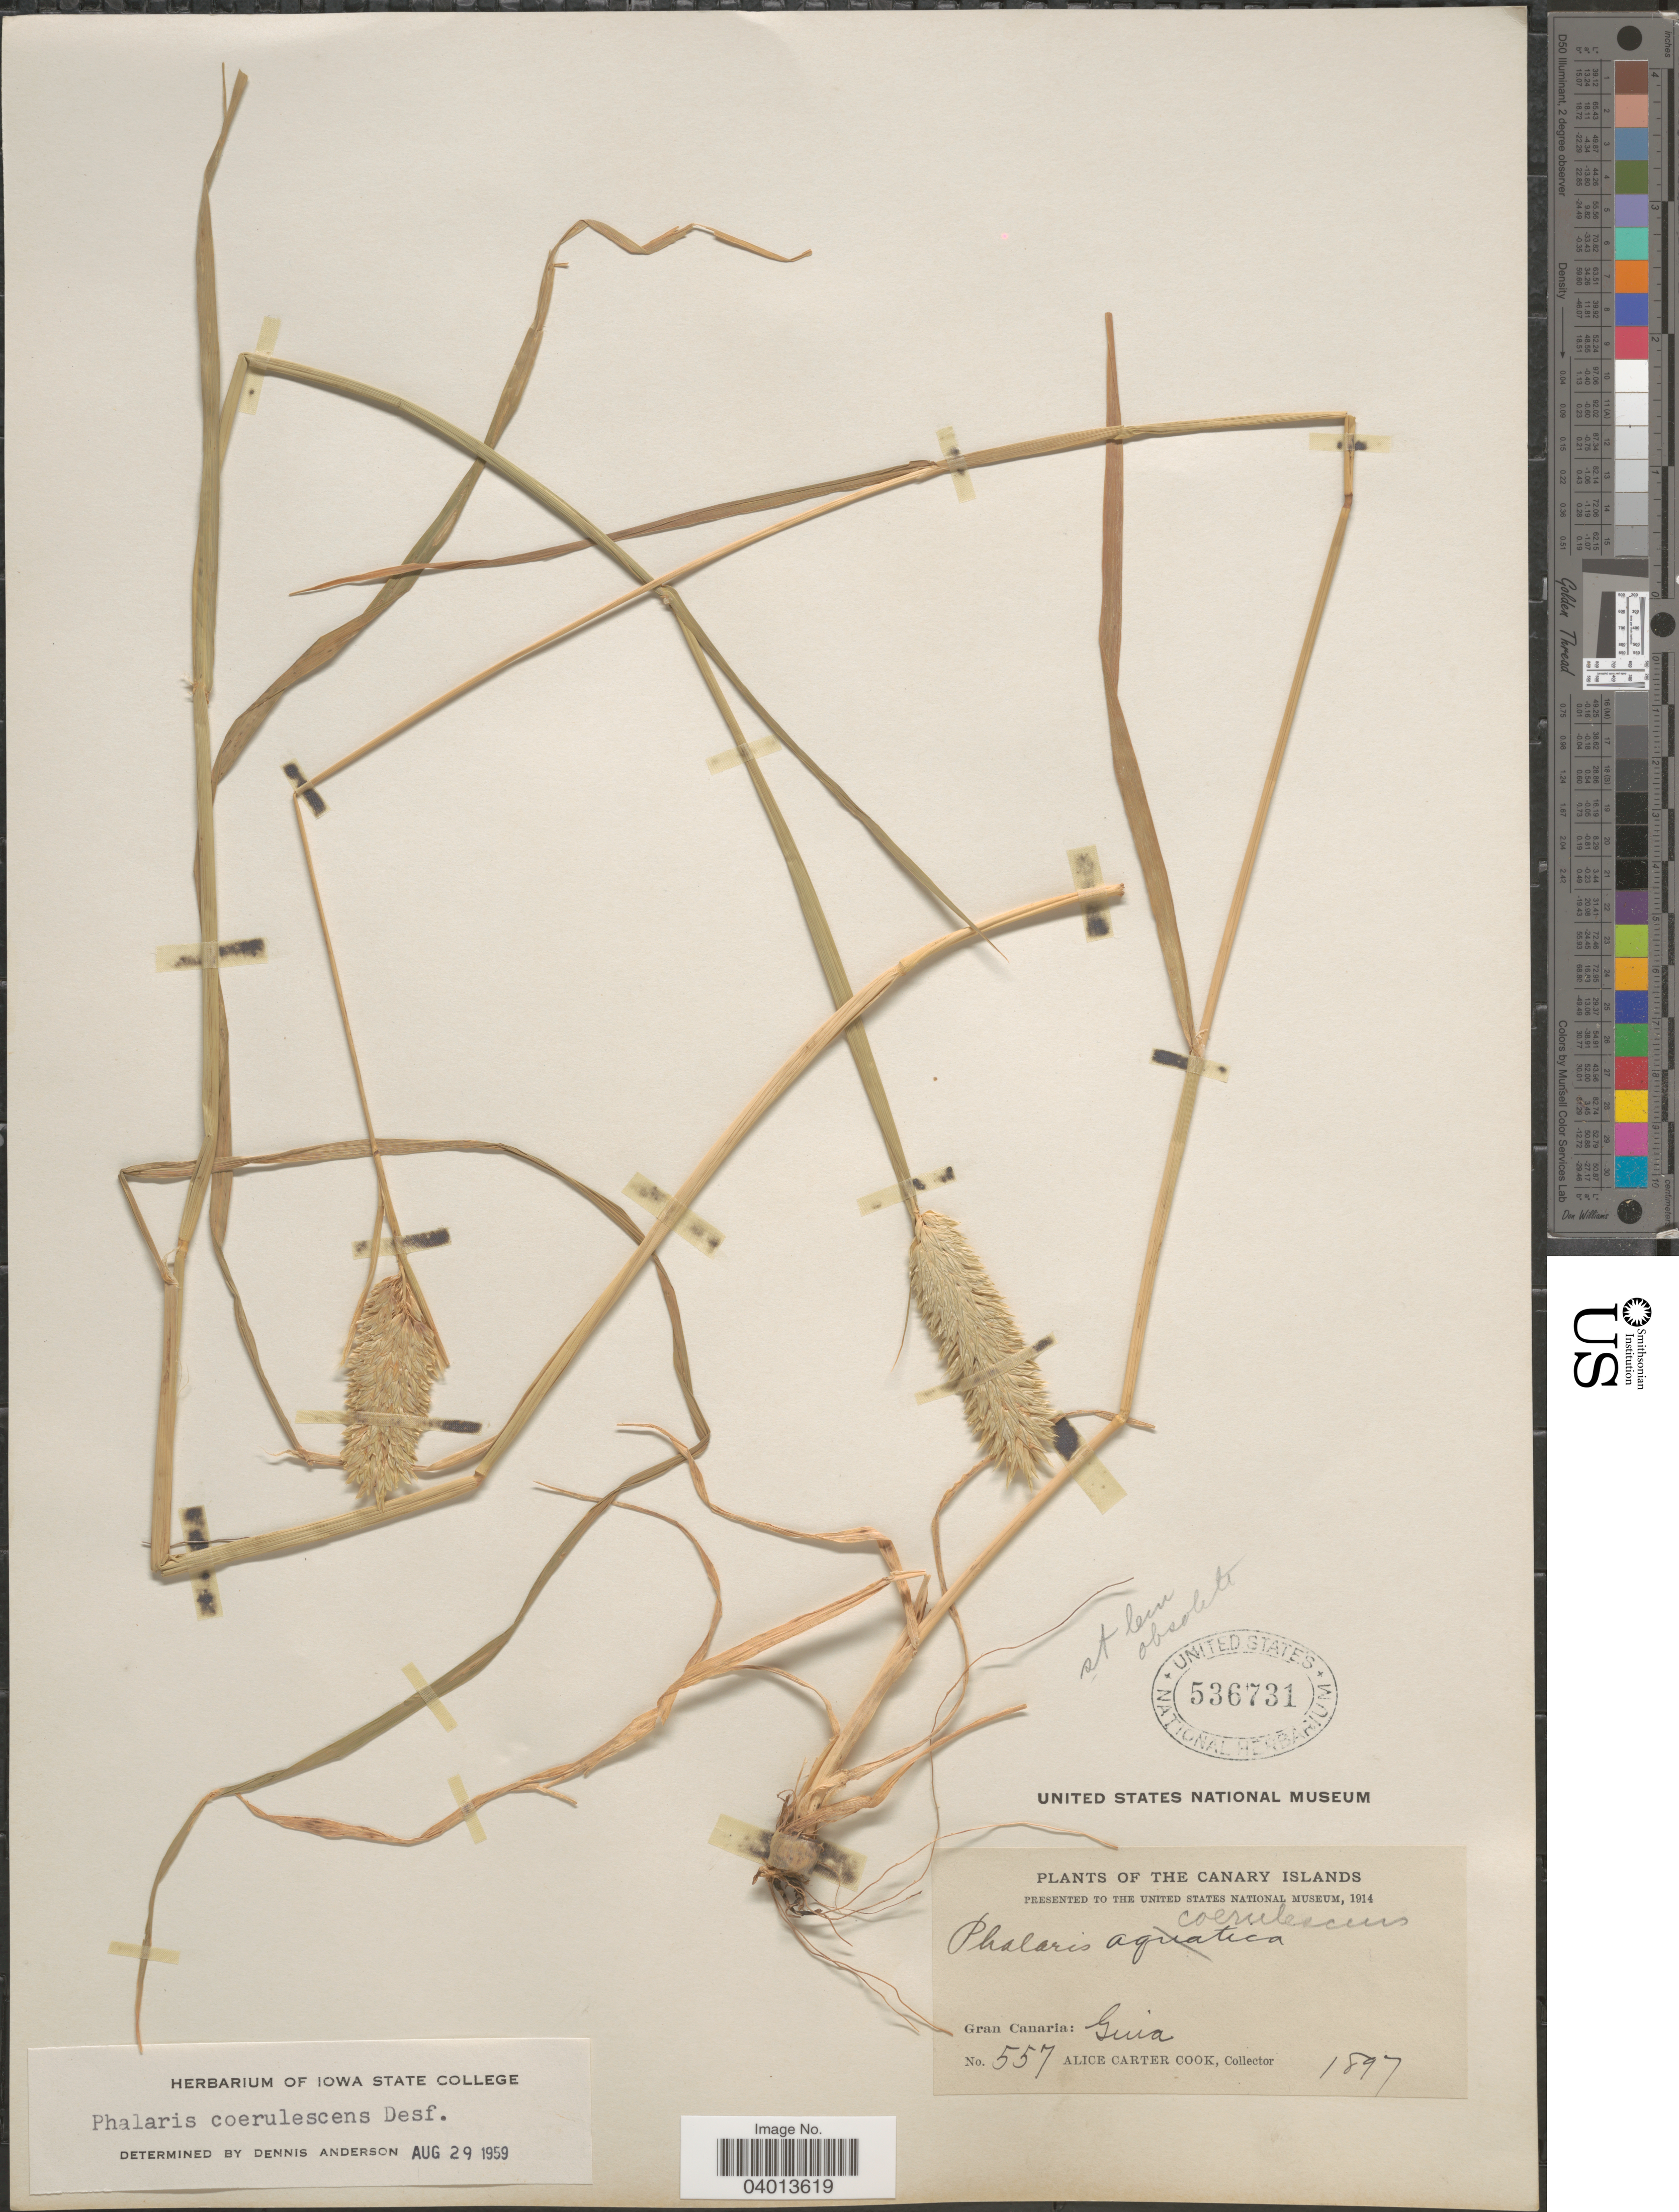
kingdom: Plantae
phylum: Tracheophyta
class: Liliopsida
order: Poales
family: Poaceae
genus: Phalaris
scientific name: Phalaris coerulescens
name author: Desf.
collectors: Alice C. Cook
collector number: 557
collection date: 1897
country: Spain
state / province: Canarias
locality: The Canary Islands. Gran Canaria: Guia.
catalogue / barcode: US 536731